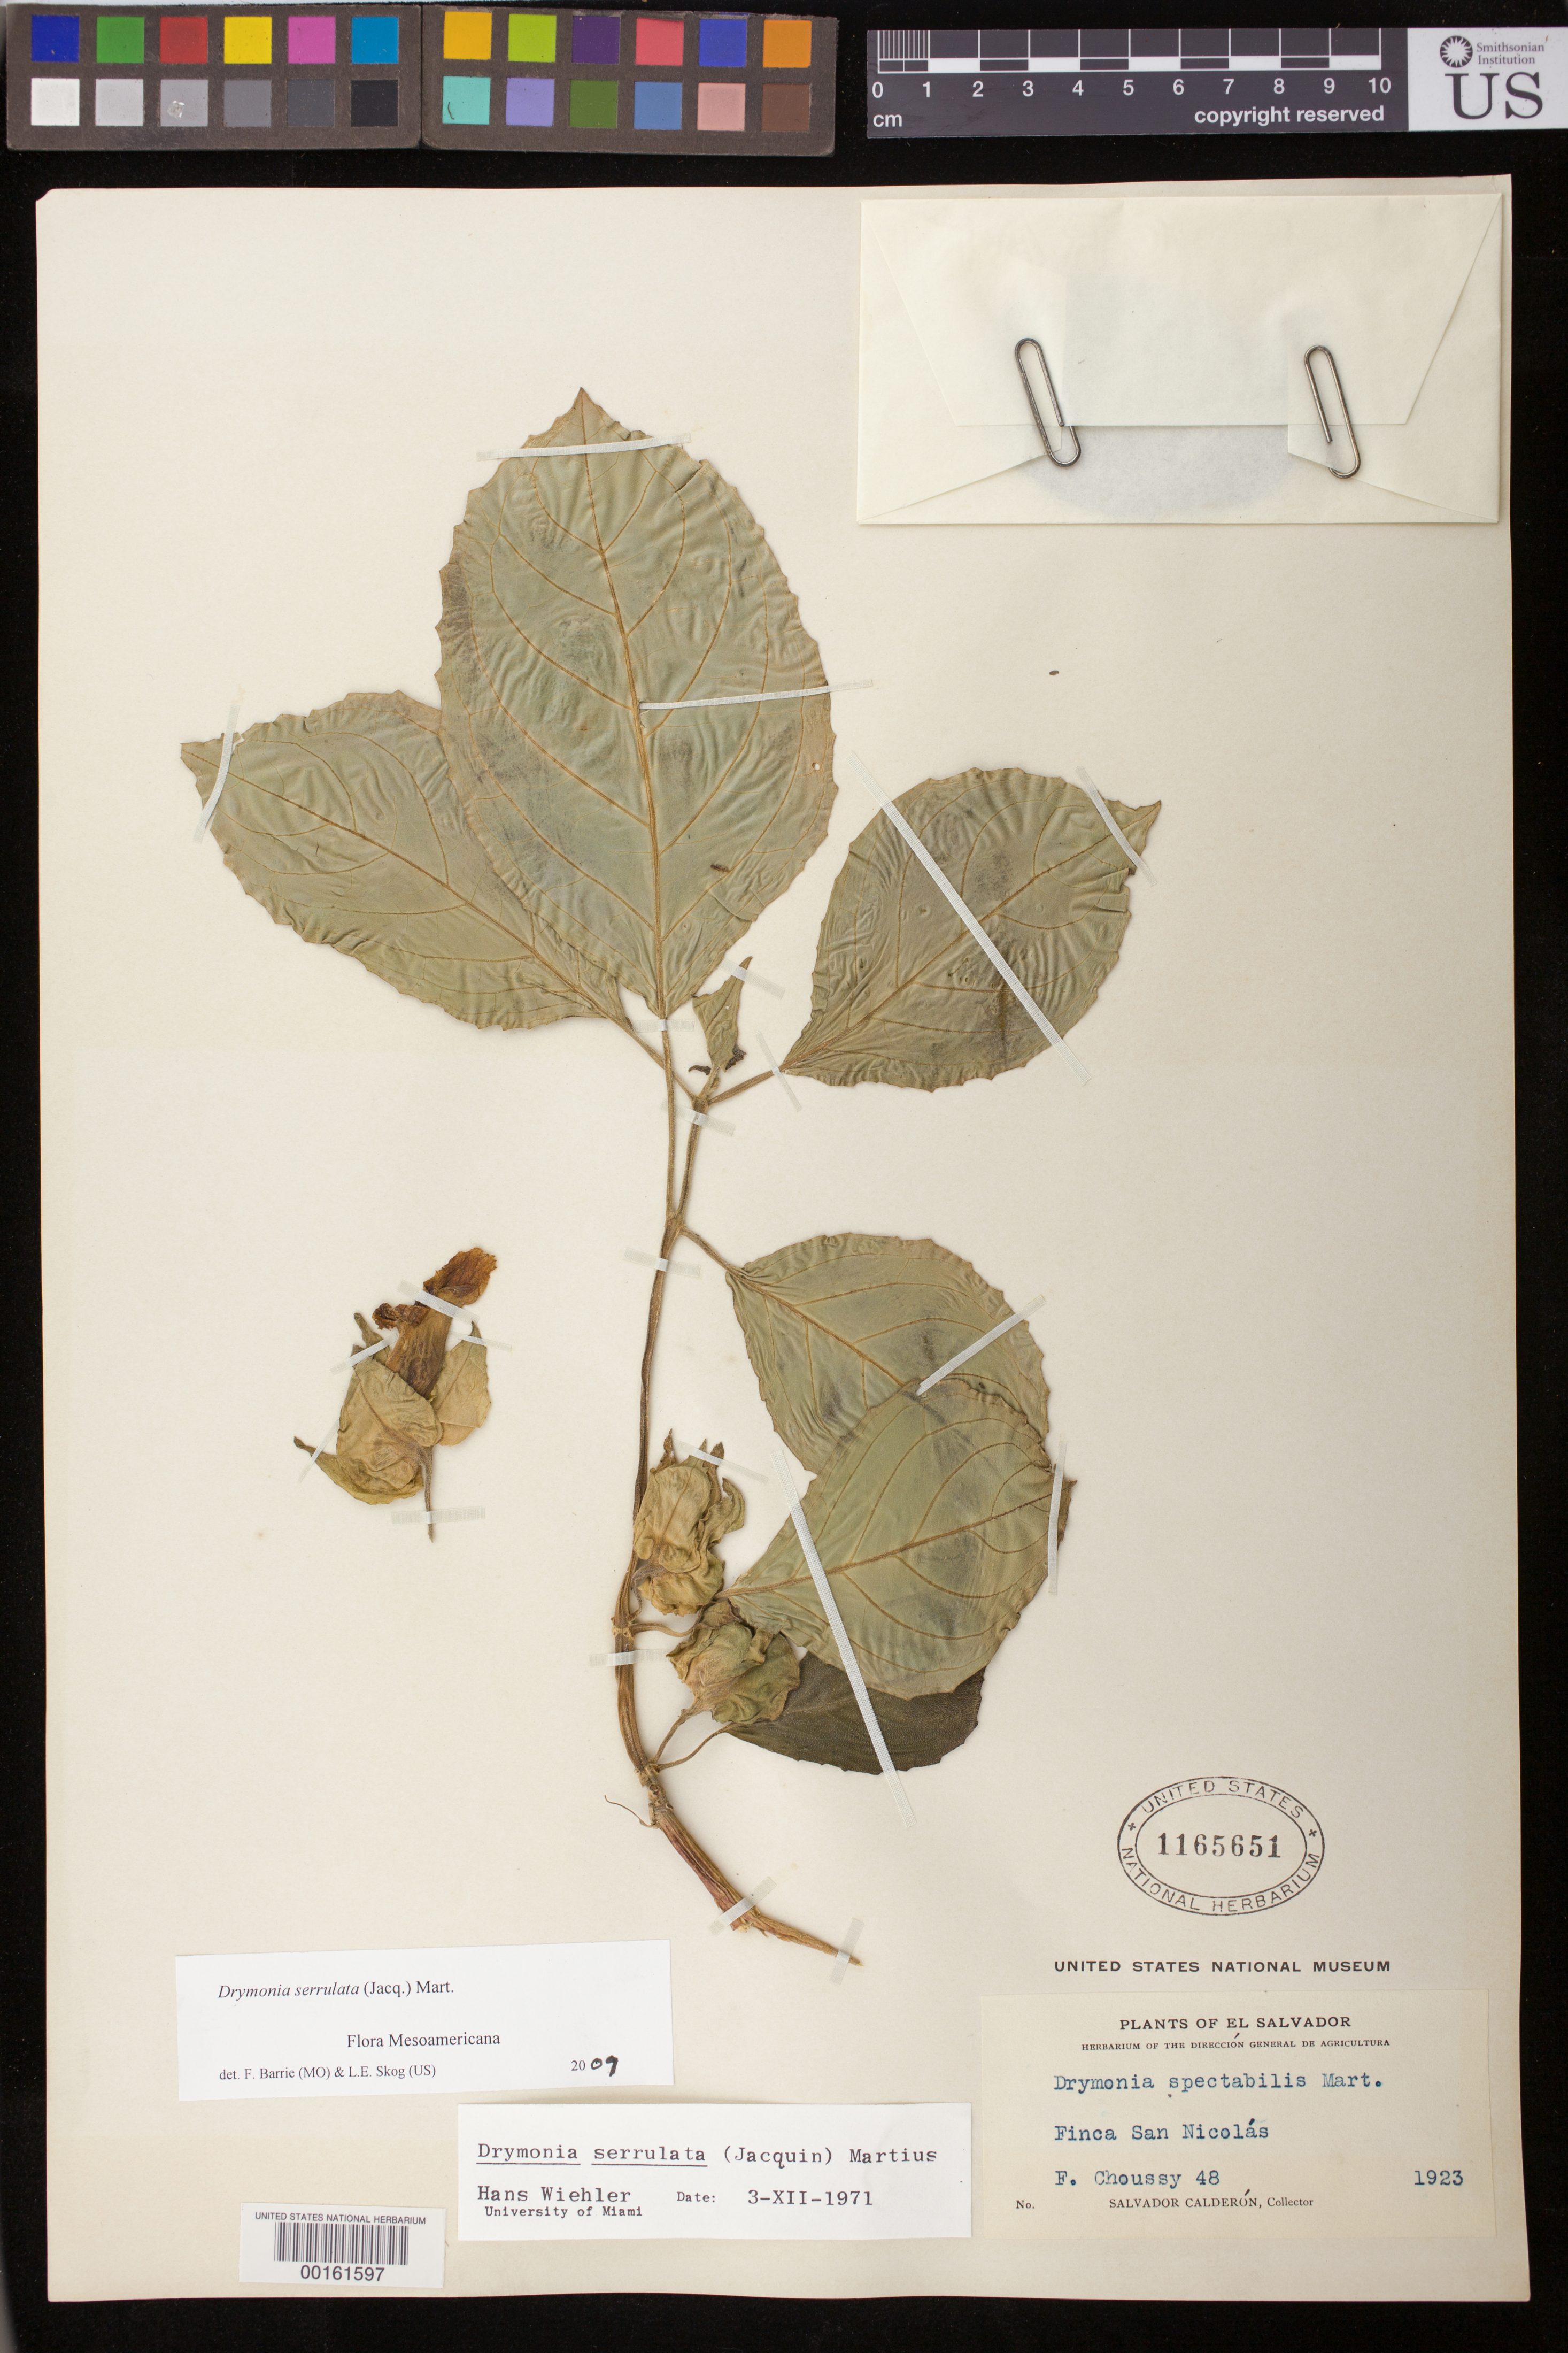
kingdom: Plantae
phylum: Tracheophyta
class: Magnoliopsida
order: Lamiales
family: Gesneriaceae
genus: Drymonia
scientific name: Drymonia serrulata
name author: (Jacq.) Mart.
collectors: S. Calderón & F. Choussy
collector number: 48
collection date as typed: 1923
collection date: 1923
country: El Salvador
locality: Finca san nicolas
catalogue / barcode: US 1165651